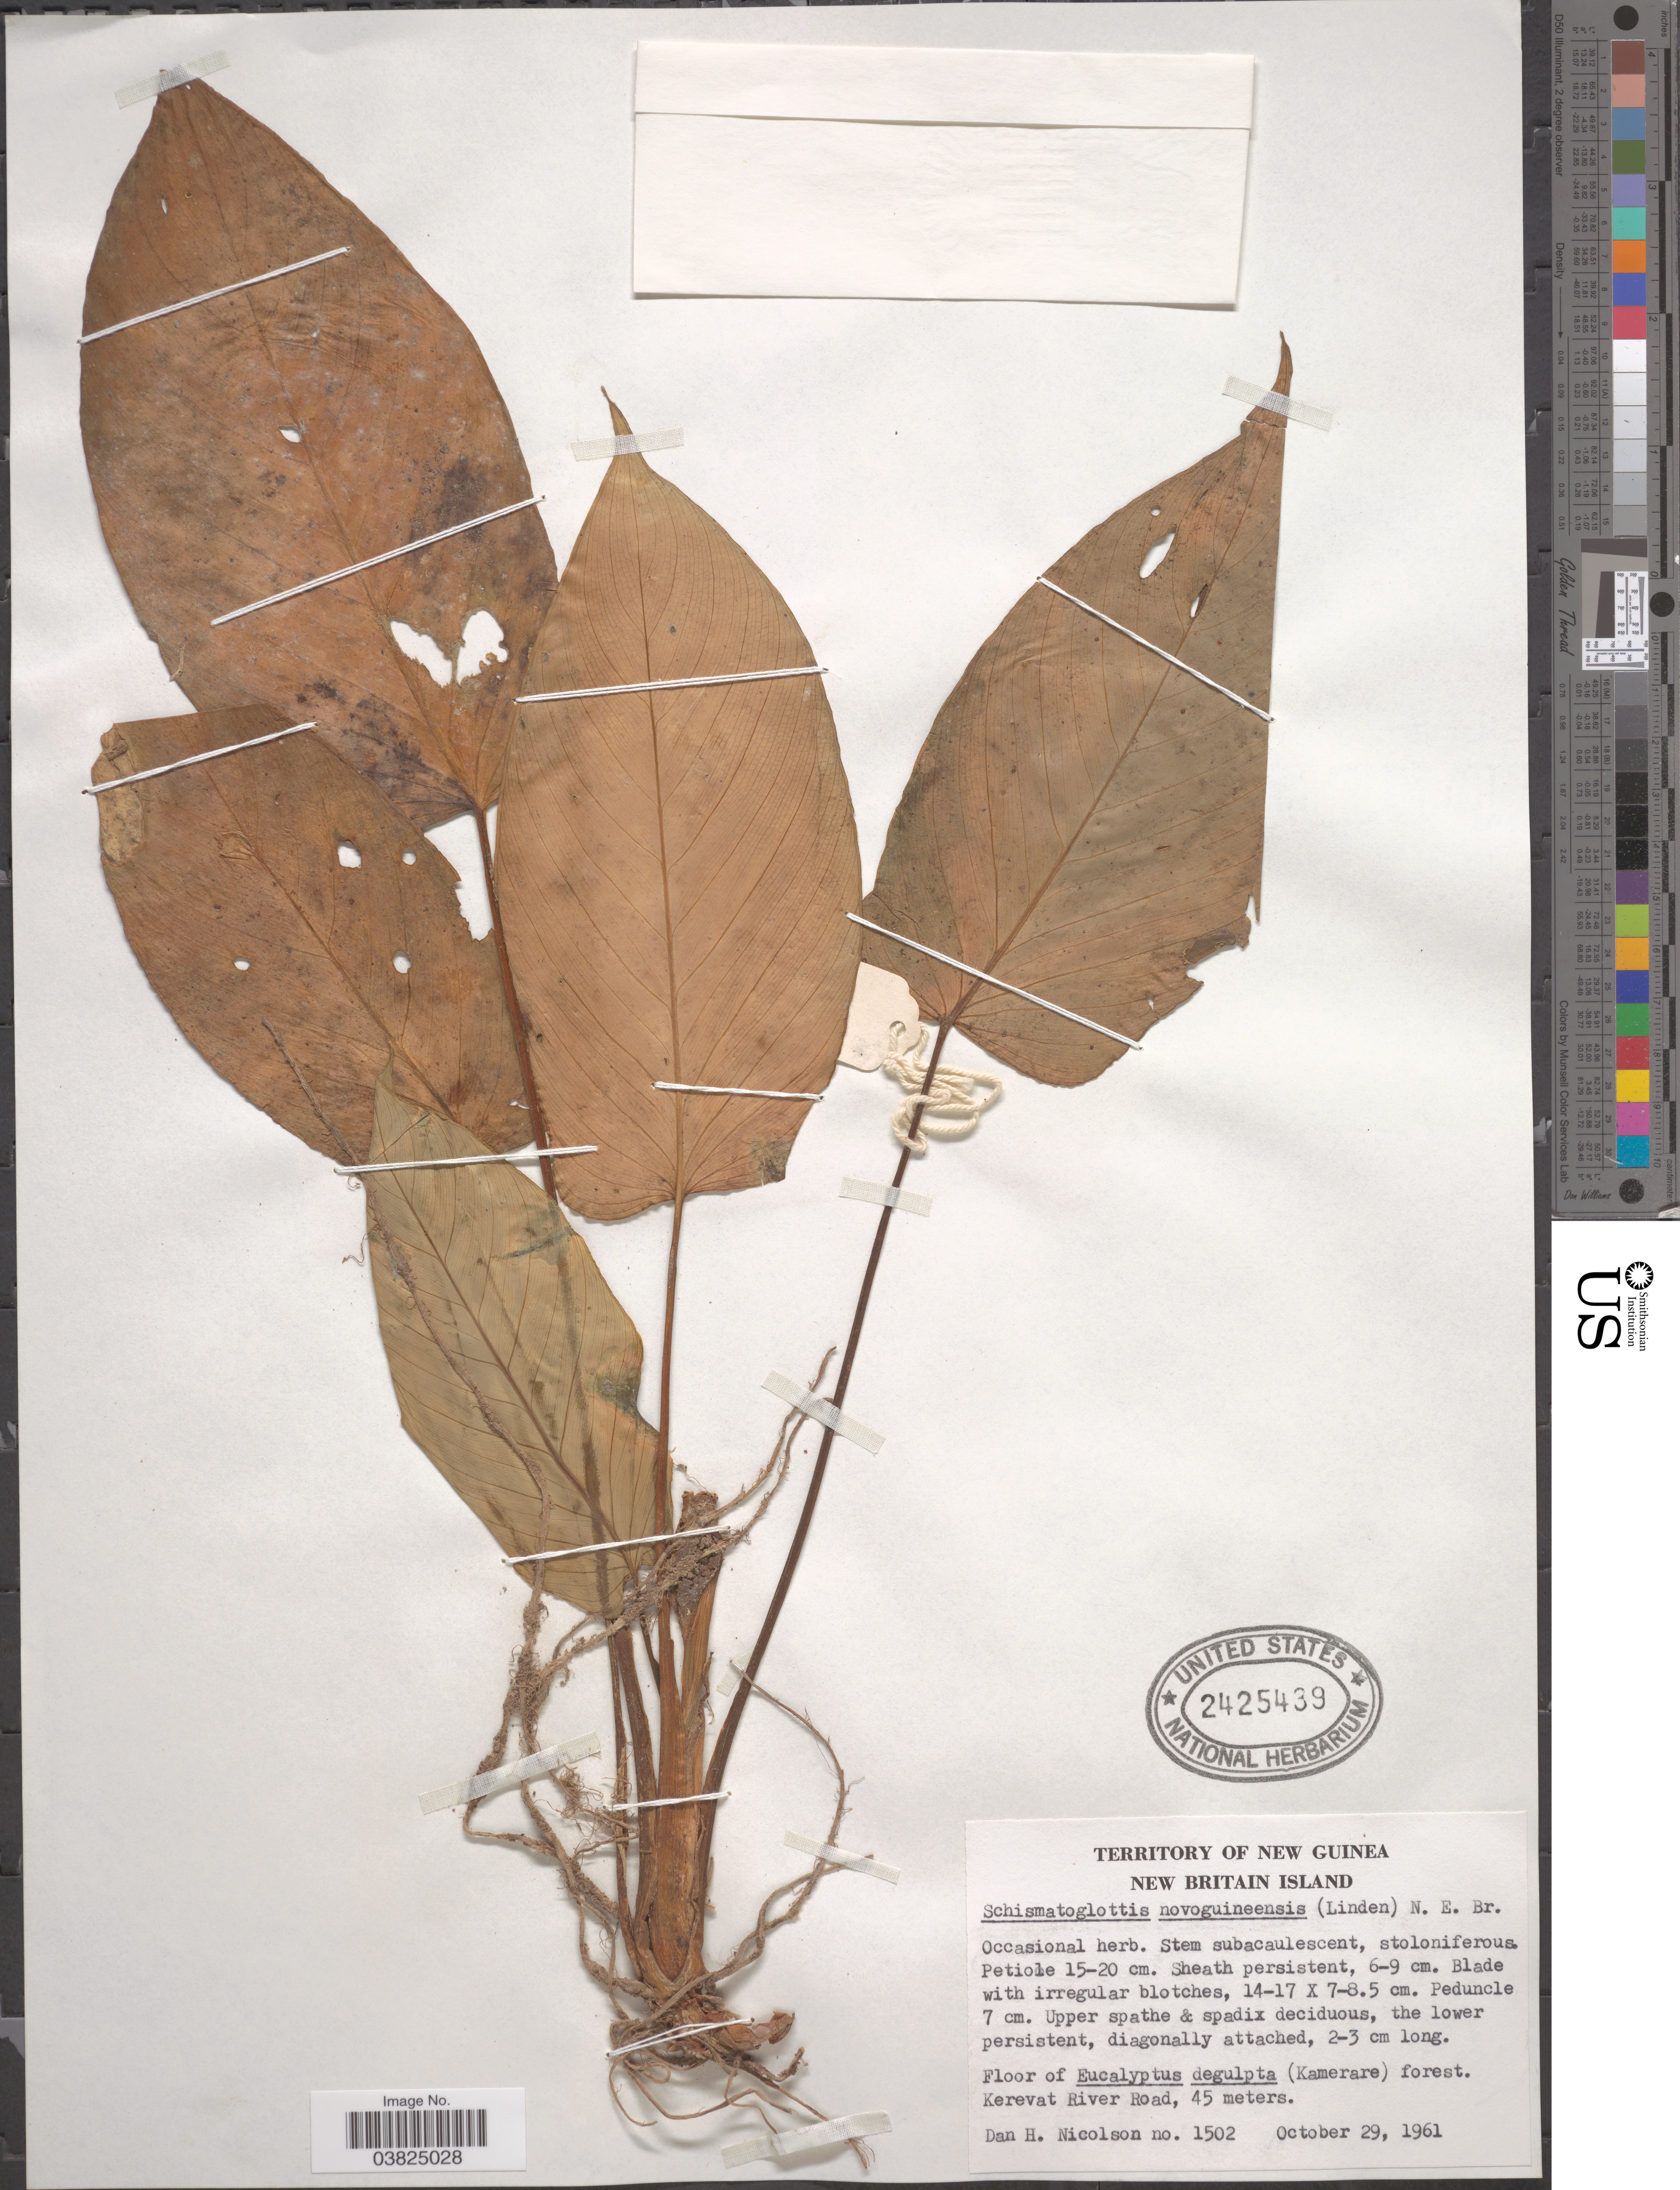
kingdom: Plantae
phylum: Tracheophyta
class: Liliopsida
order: Alismatales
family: Araceae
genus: Schismatoglottis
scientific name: Schismatoglottis neoguineensis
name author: (Linden ex André) N.E. Br.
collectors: D. H. Nicolson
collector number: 1502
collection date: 1961-10-29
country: Papua New Guinea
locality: Territory of New Guinea. New Britain Island. Keravat River Road.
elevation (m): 45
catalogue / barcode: US 2425439